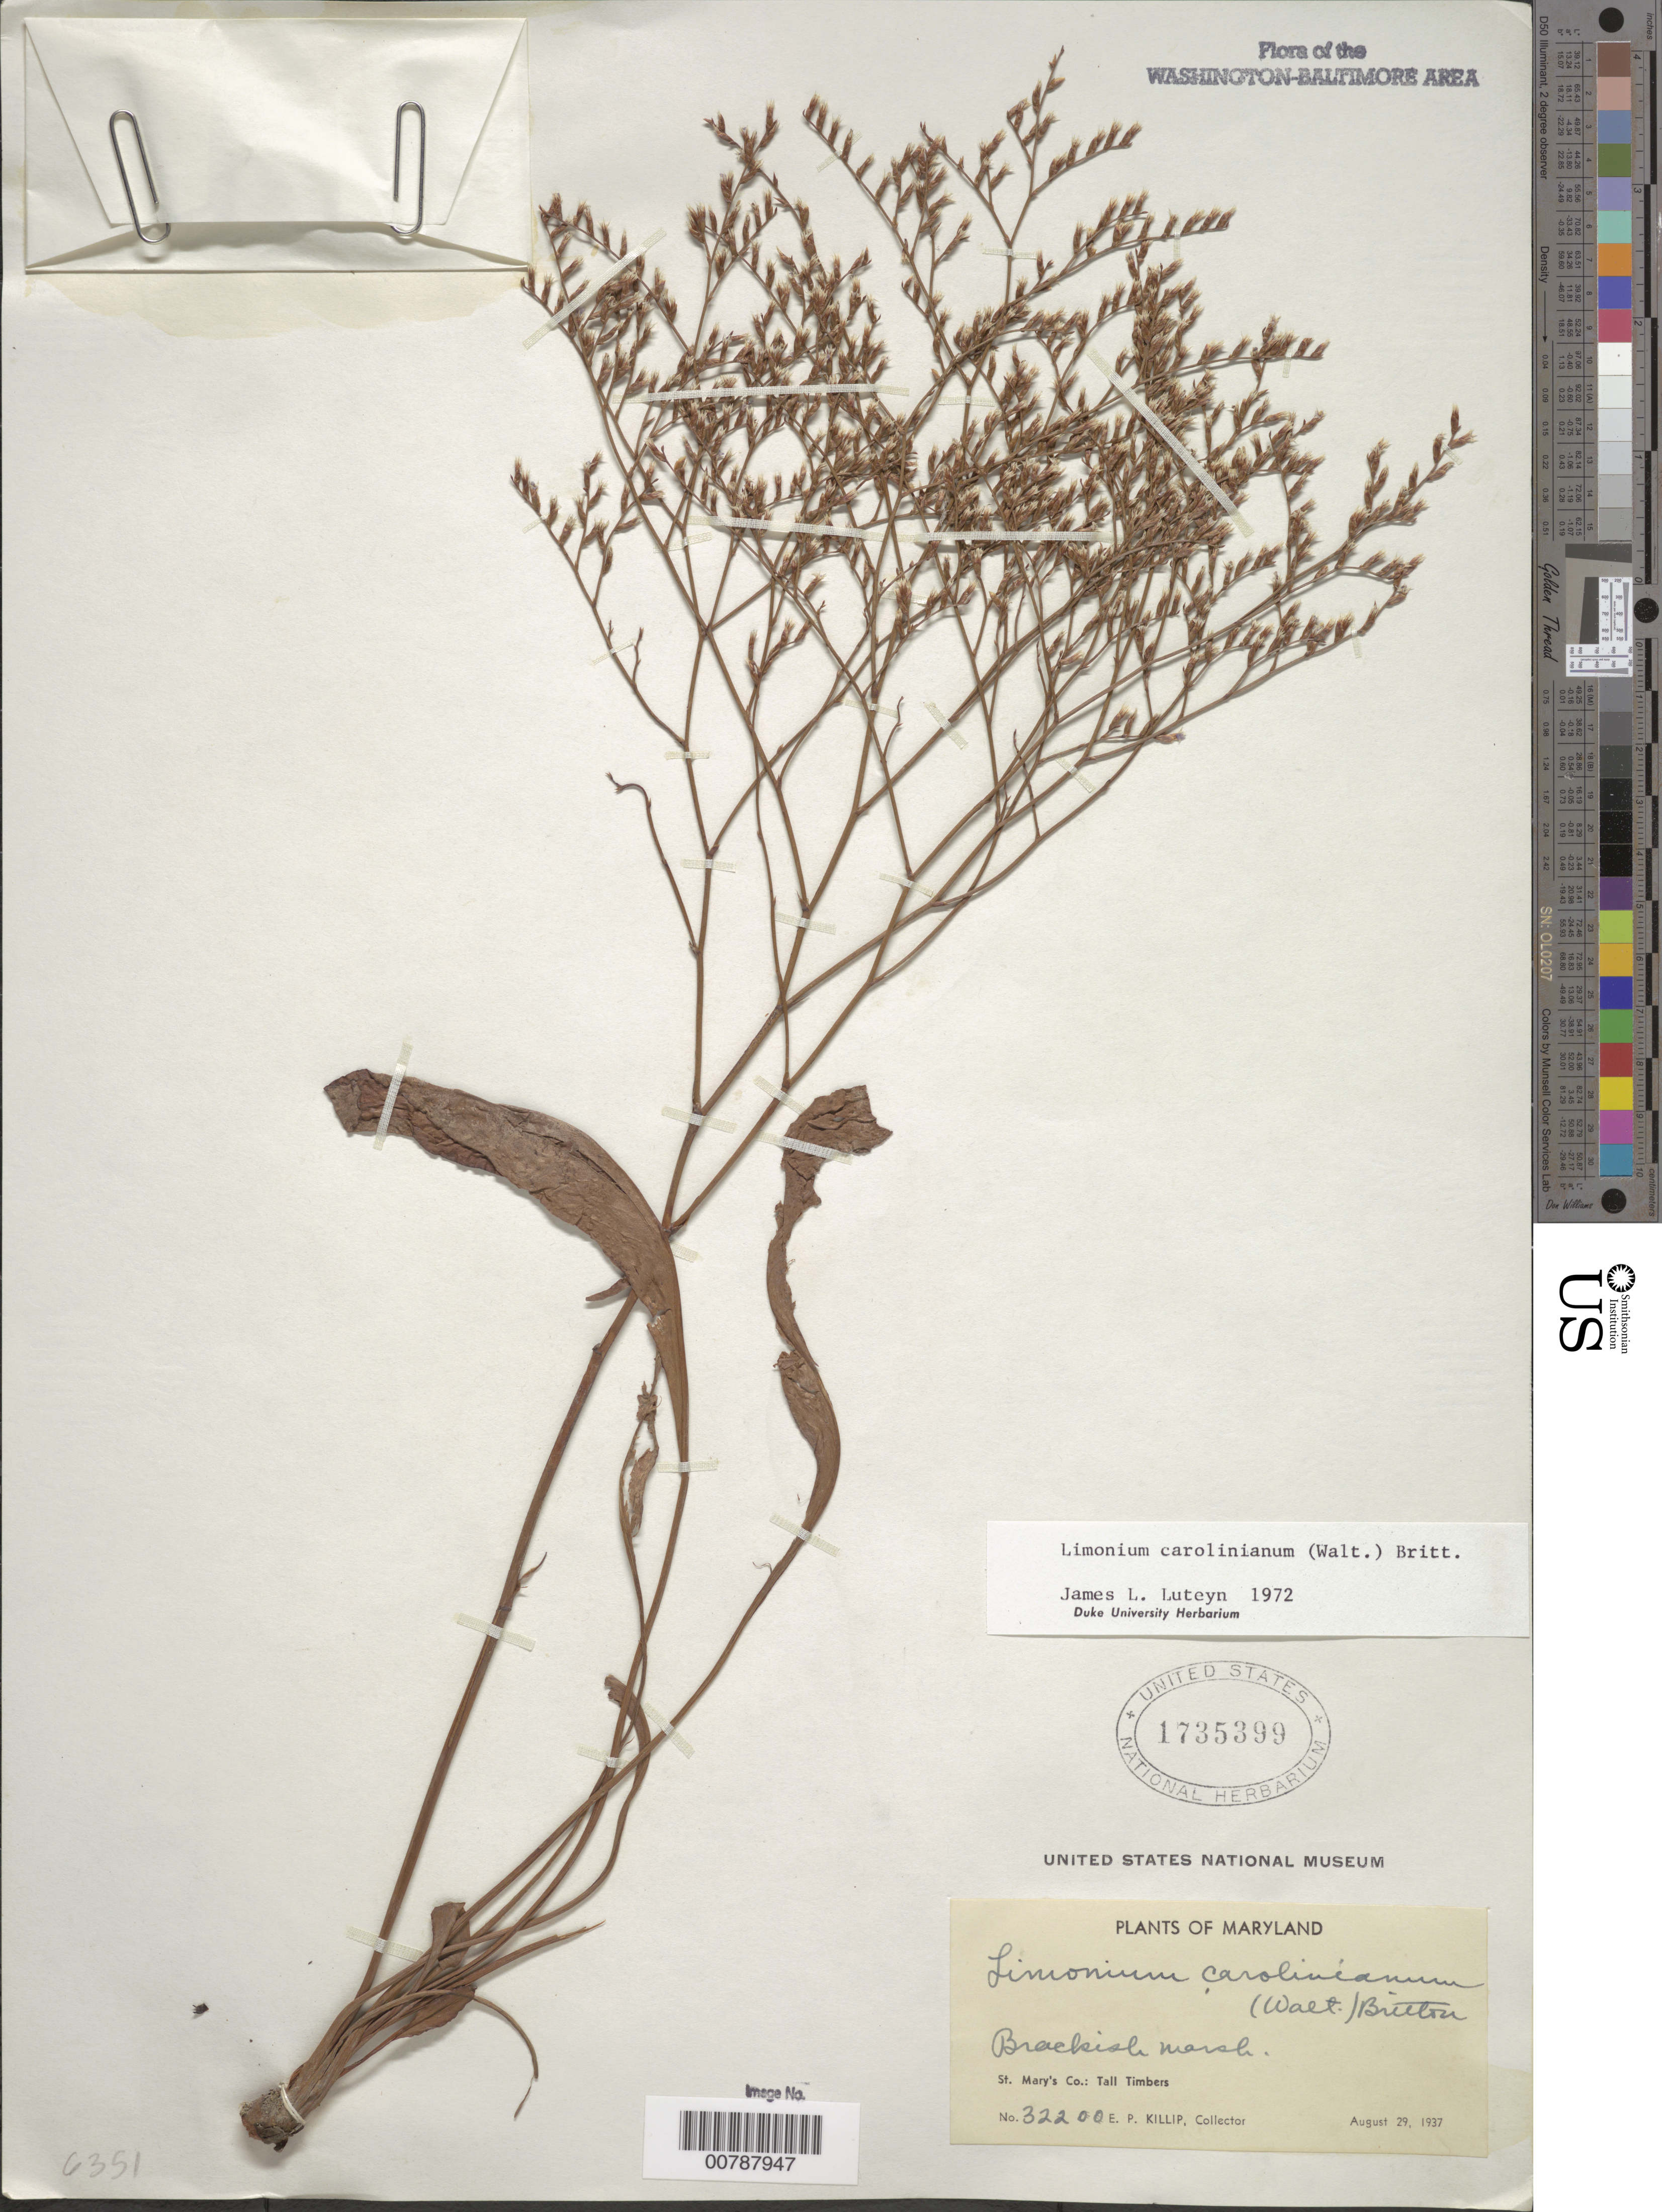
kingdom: Plantae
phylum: Tracheophyta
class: Magnoliopsida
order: Caryophyllales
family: Plumbaginaceae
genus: Limonium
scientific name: Limonium carolinianum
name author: (Walter) Britton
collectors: E. P. Killip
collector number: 32200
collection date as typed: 29 Aug 1937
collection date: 1937-08-29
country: United States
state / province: Maryland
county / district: St. Mary's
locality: Tall Timbers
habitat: Brackish marsh.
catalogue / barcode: US 1735399